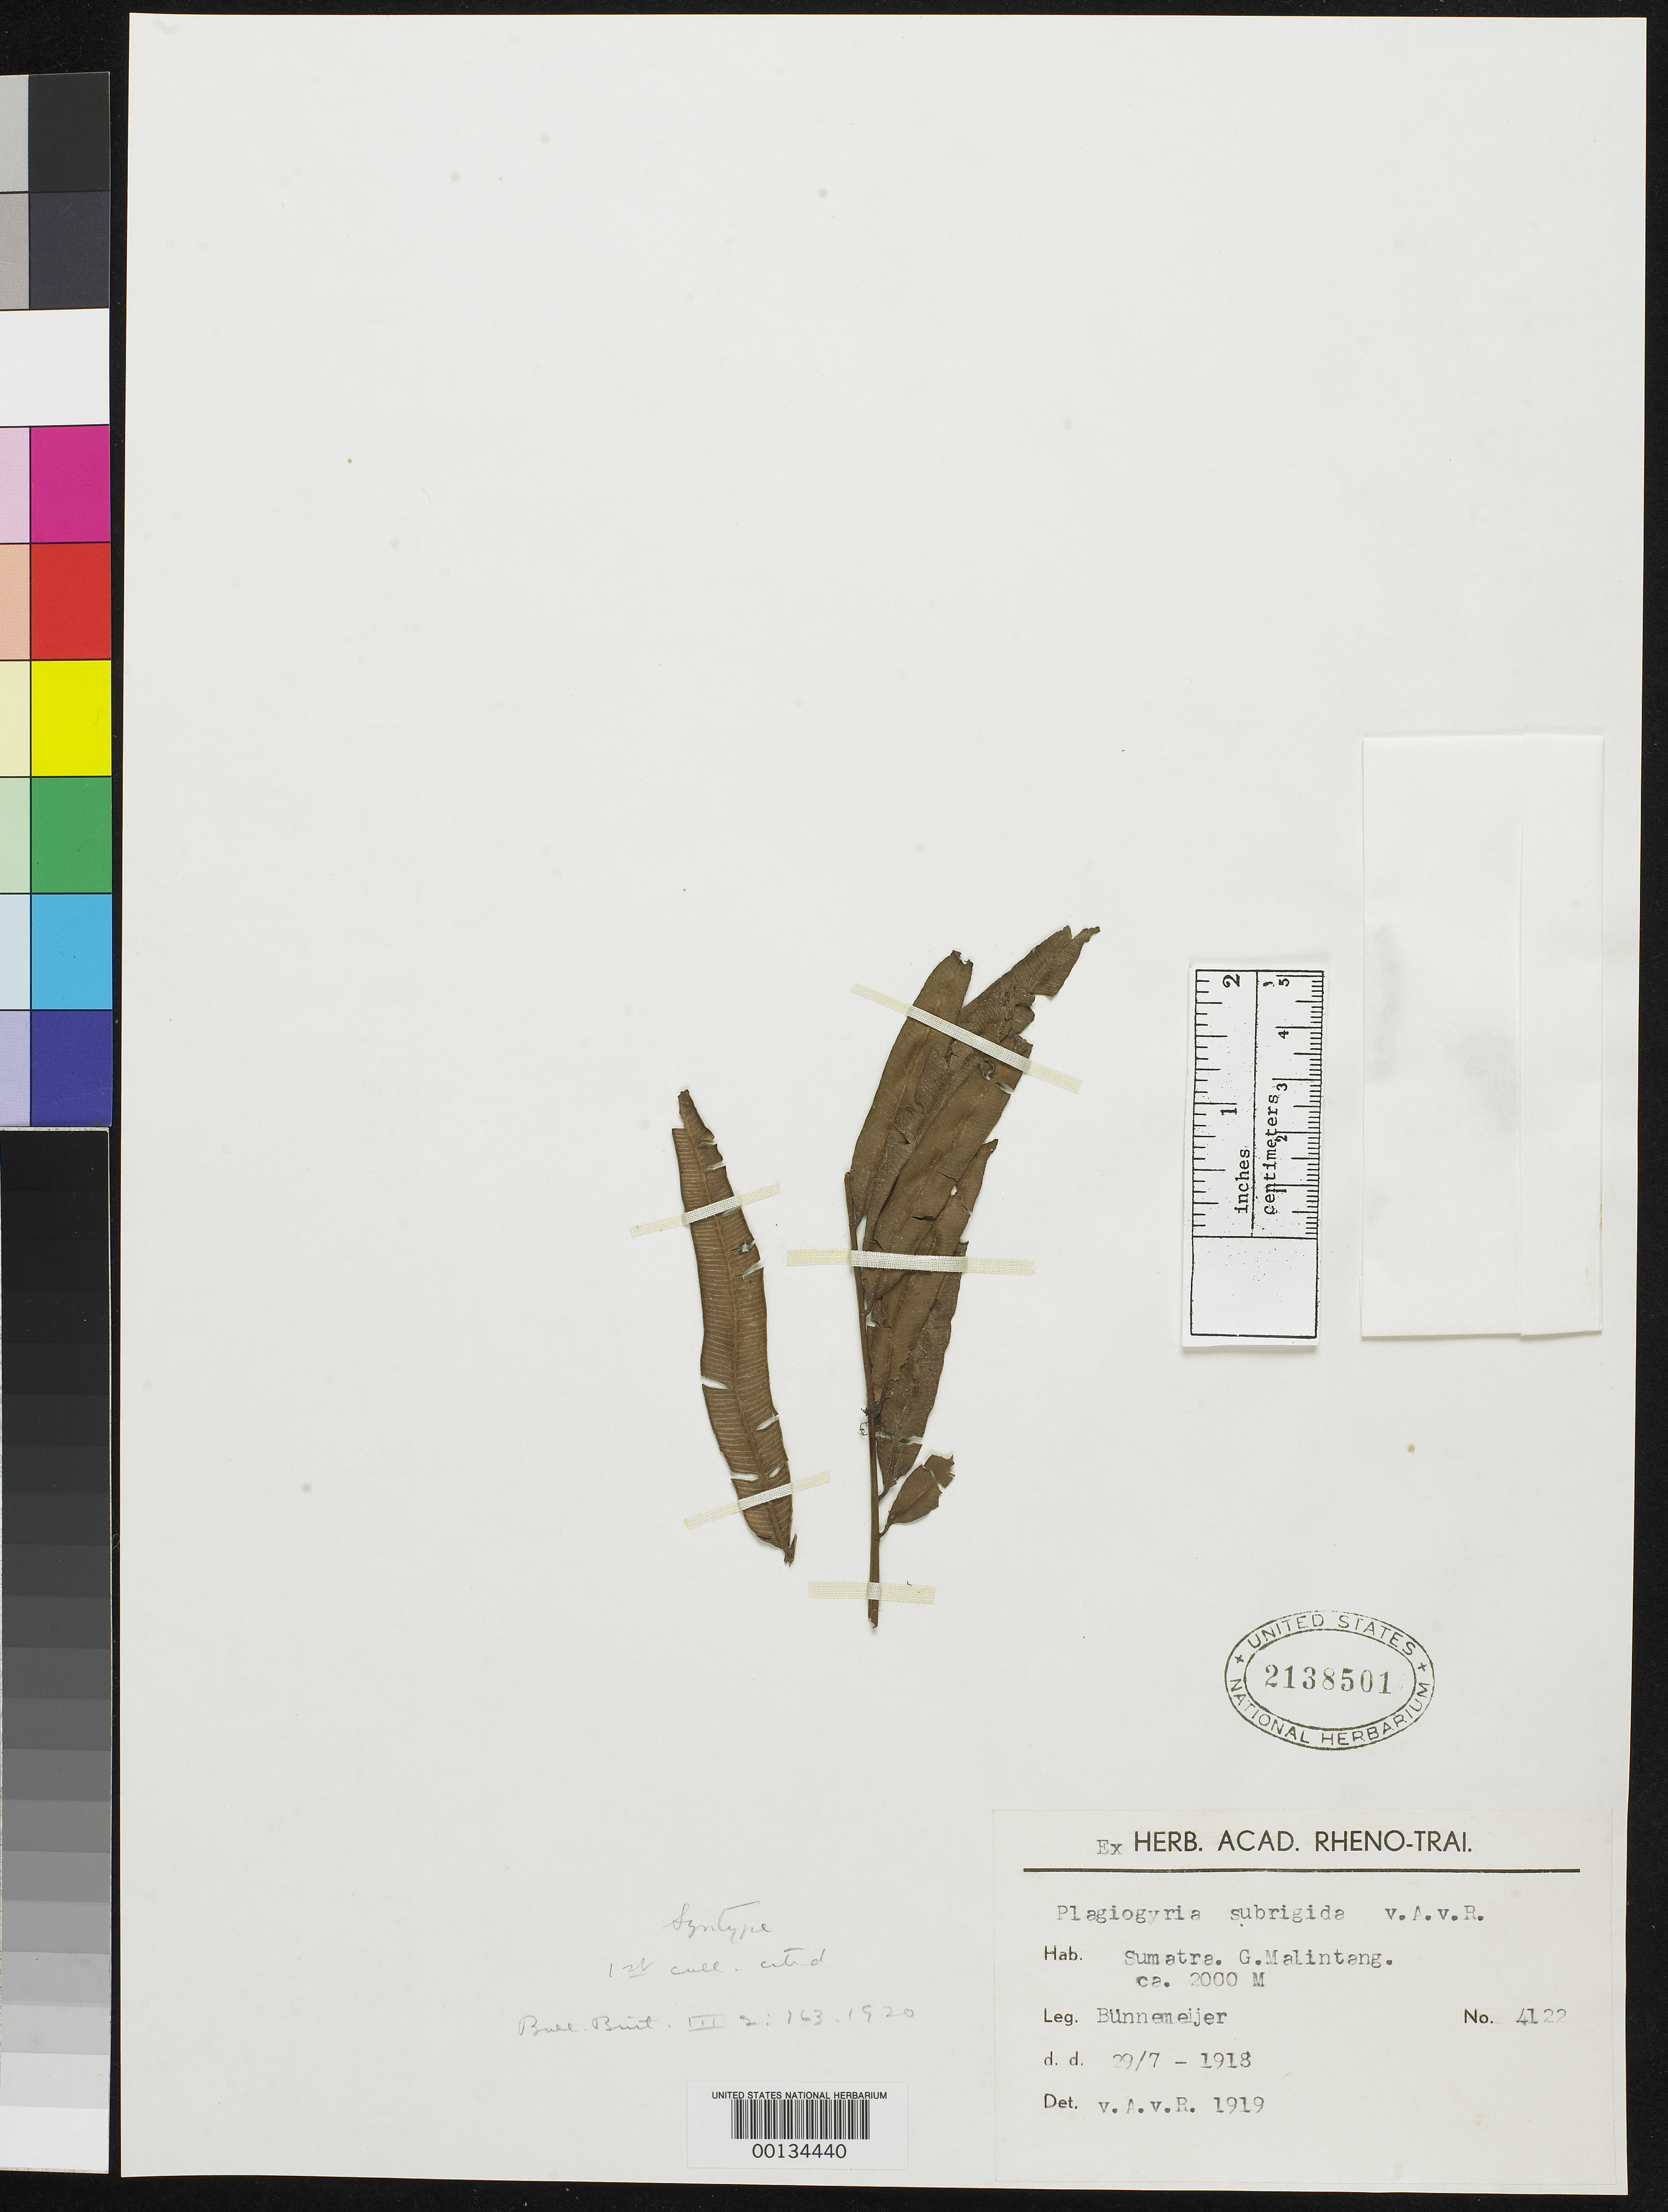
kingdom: Plantae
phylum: Tracheophyta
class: Polypodiopsida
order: Cyatheales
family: Plagiogyriaceae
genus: Plagiogyria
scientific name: Plagiogyria subridgia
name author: Alderw.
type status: Syntype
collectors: -. Bunnemeijer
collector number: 4122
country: Indonesia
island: Sumatra.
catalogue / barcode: US 2138501